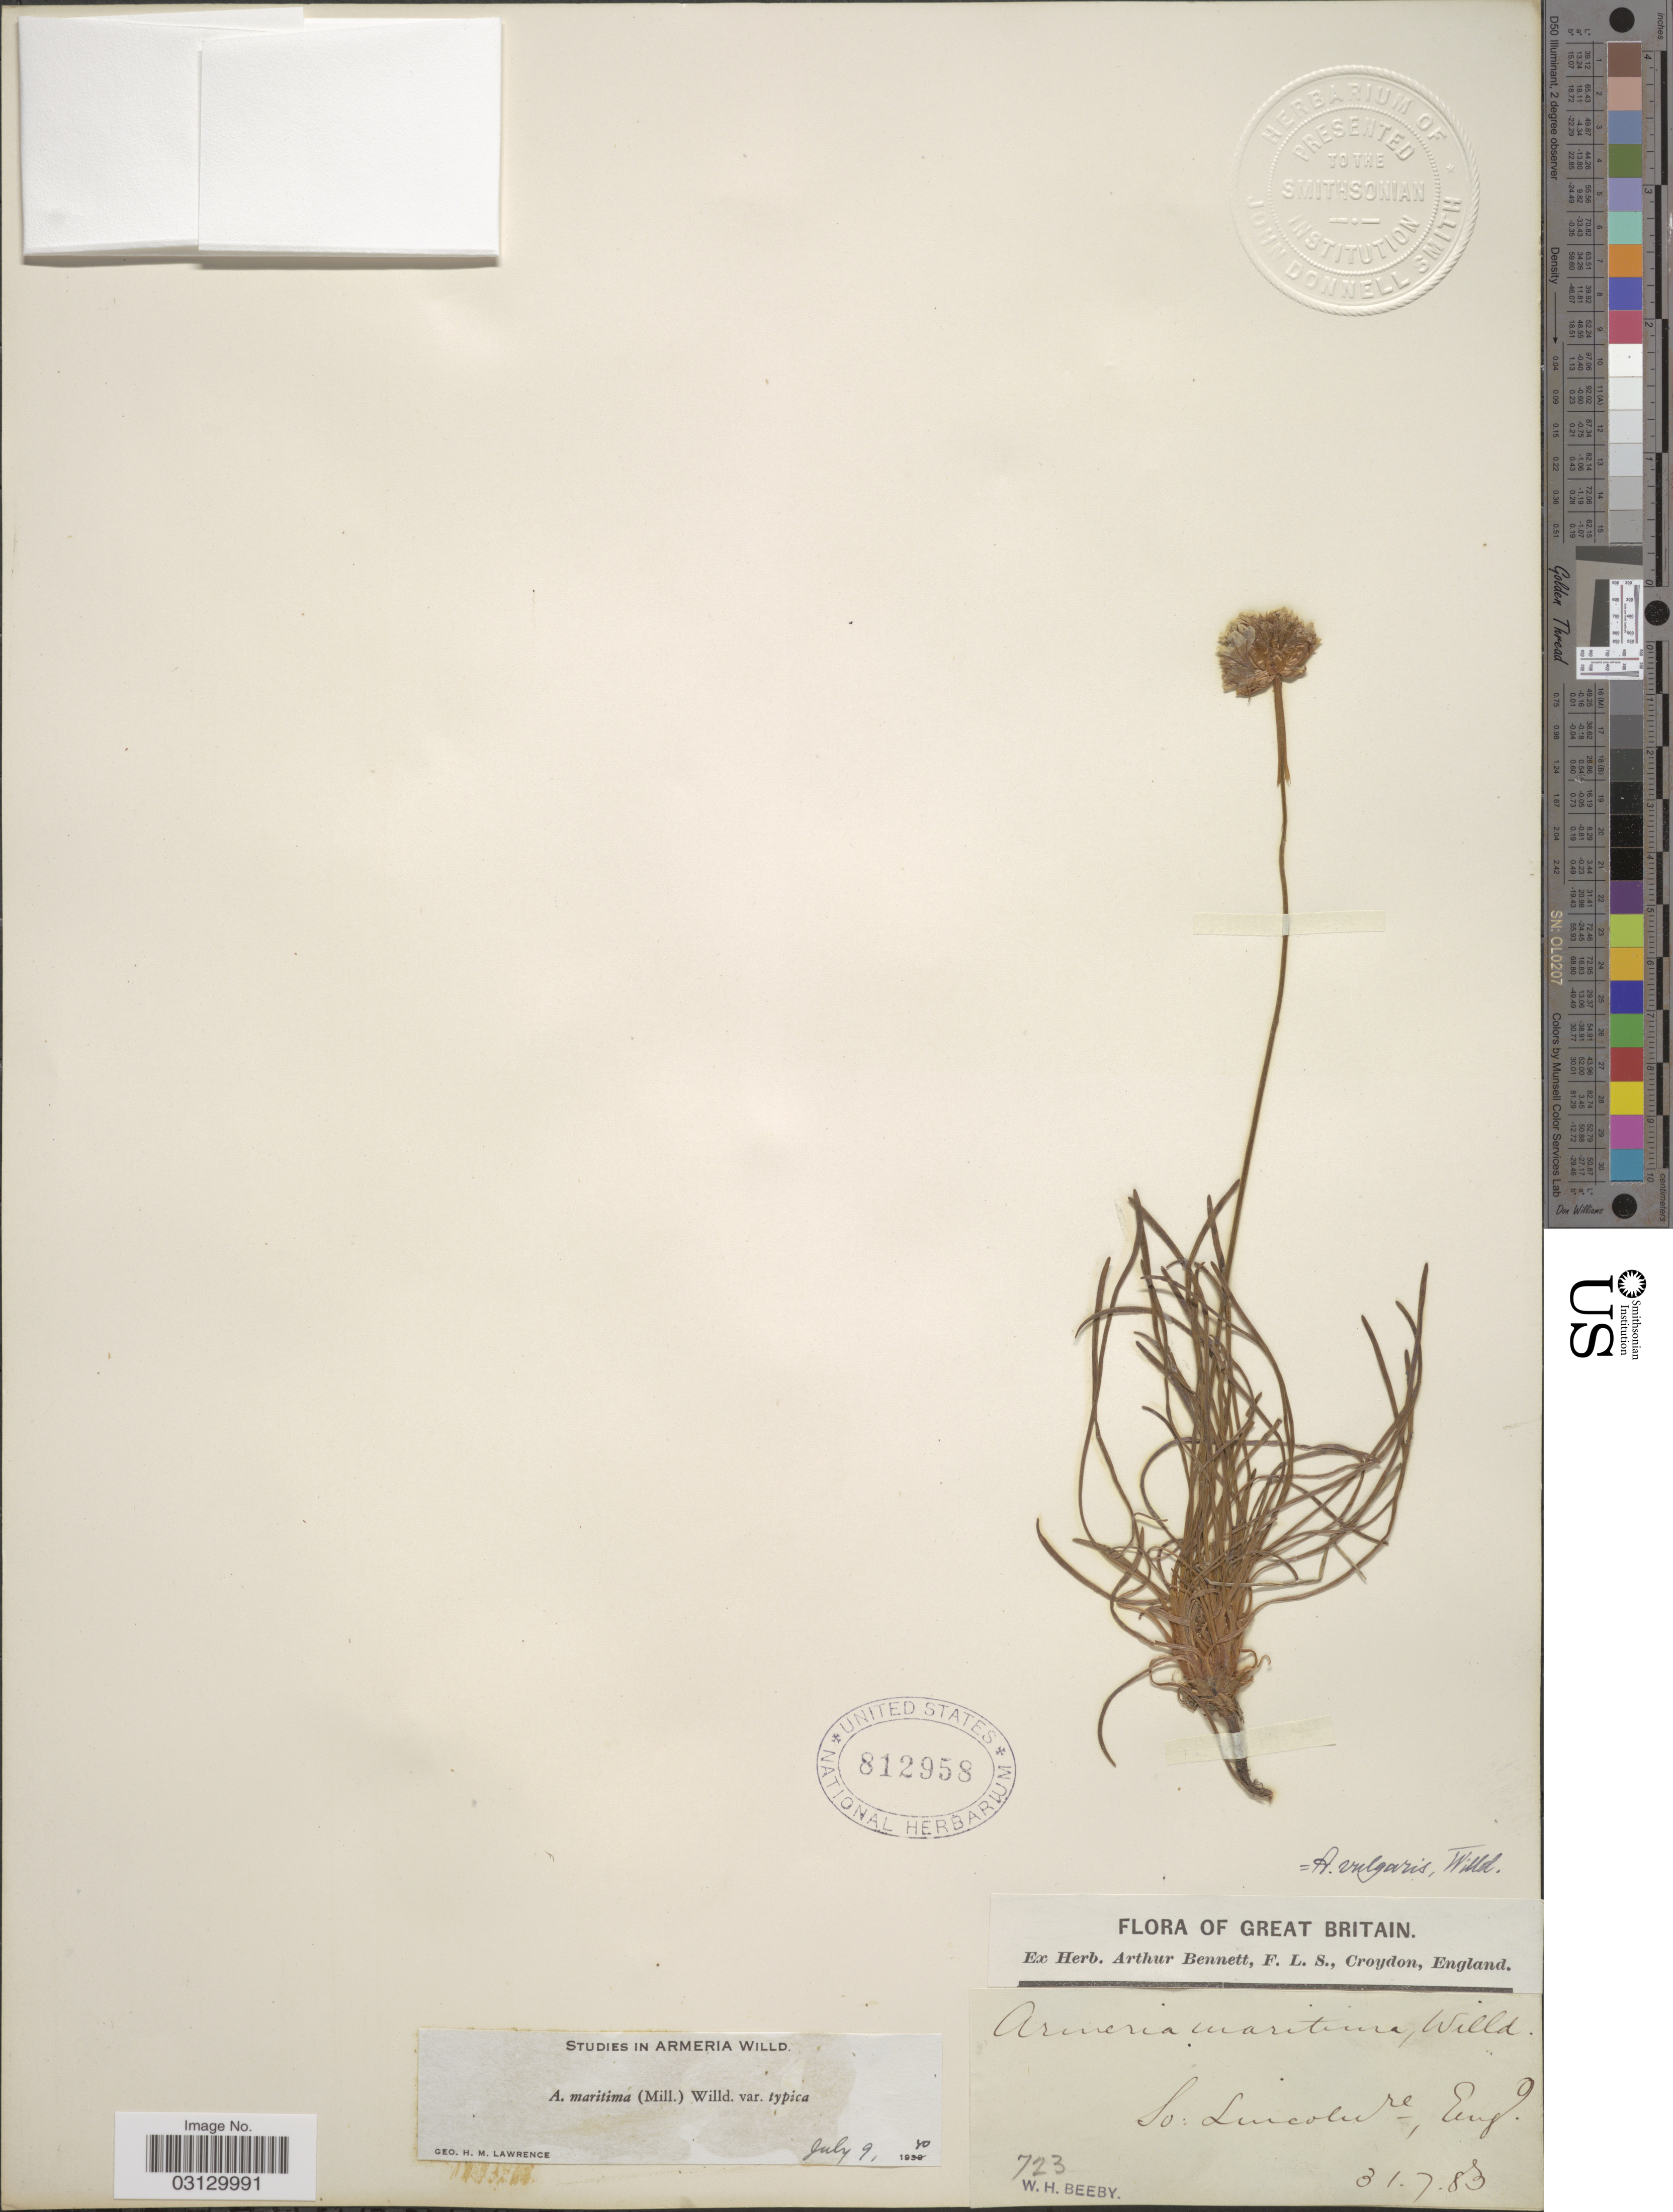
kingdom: Plantae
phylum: Tracheophyta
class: Magnoliopsida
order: Caryophyllales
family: Plumbaginaceae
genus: Armeria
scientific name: Armeria maritima subsp. maritima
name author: (Mill.) Willd.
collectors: W. Beeby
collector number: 723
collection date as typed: Transcribed d/m/y: 31/7/83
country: United Kingdom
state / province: England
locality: Great Britain. So: Lincoln re.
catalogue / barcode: US 812958